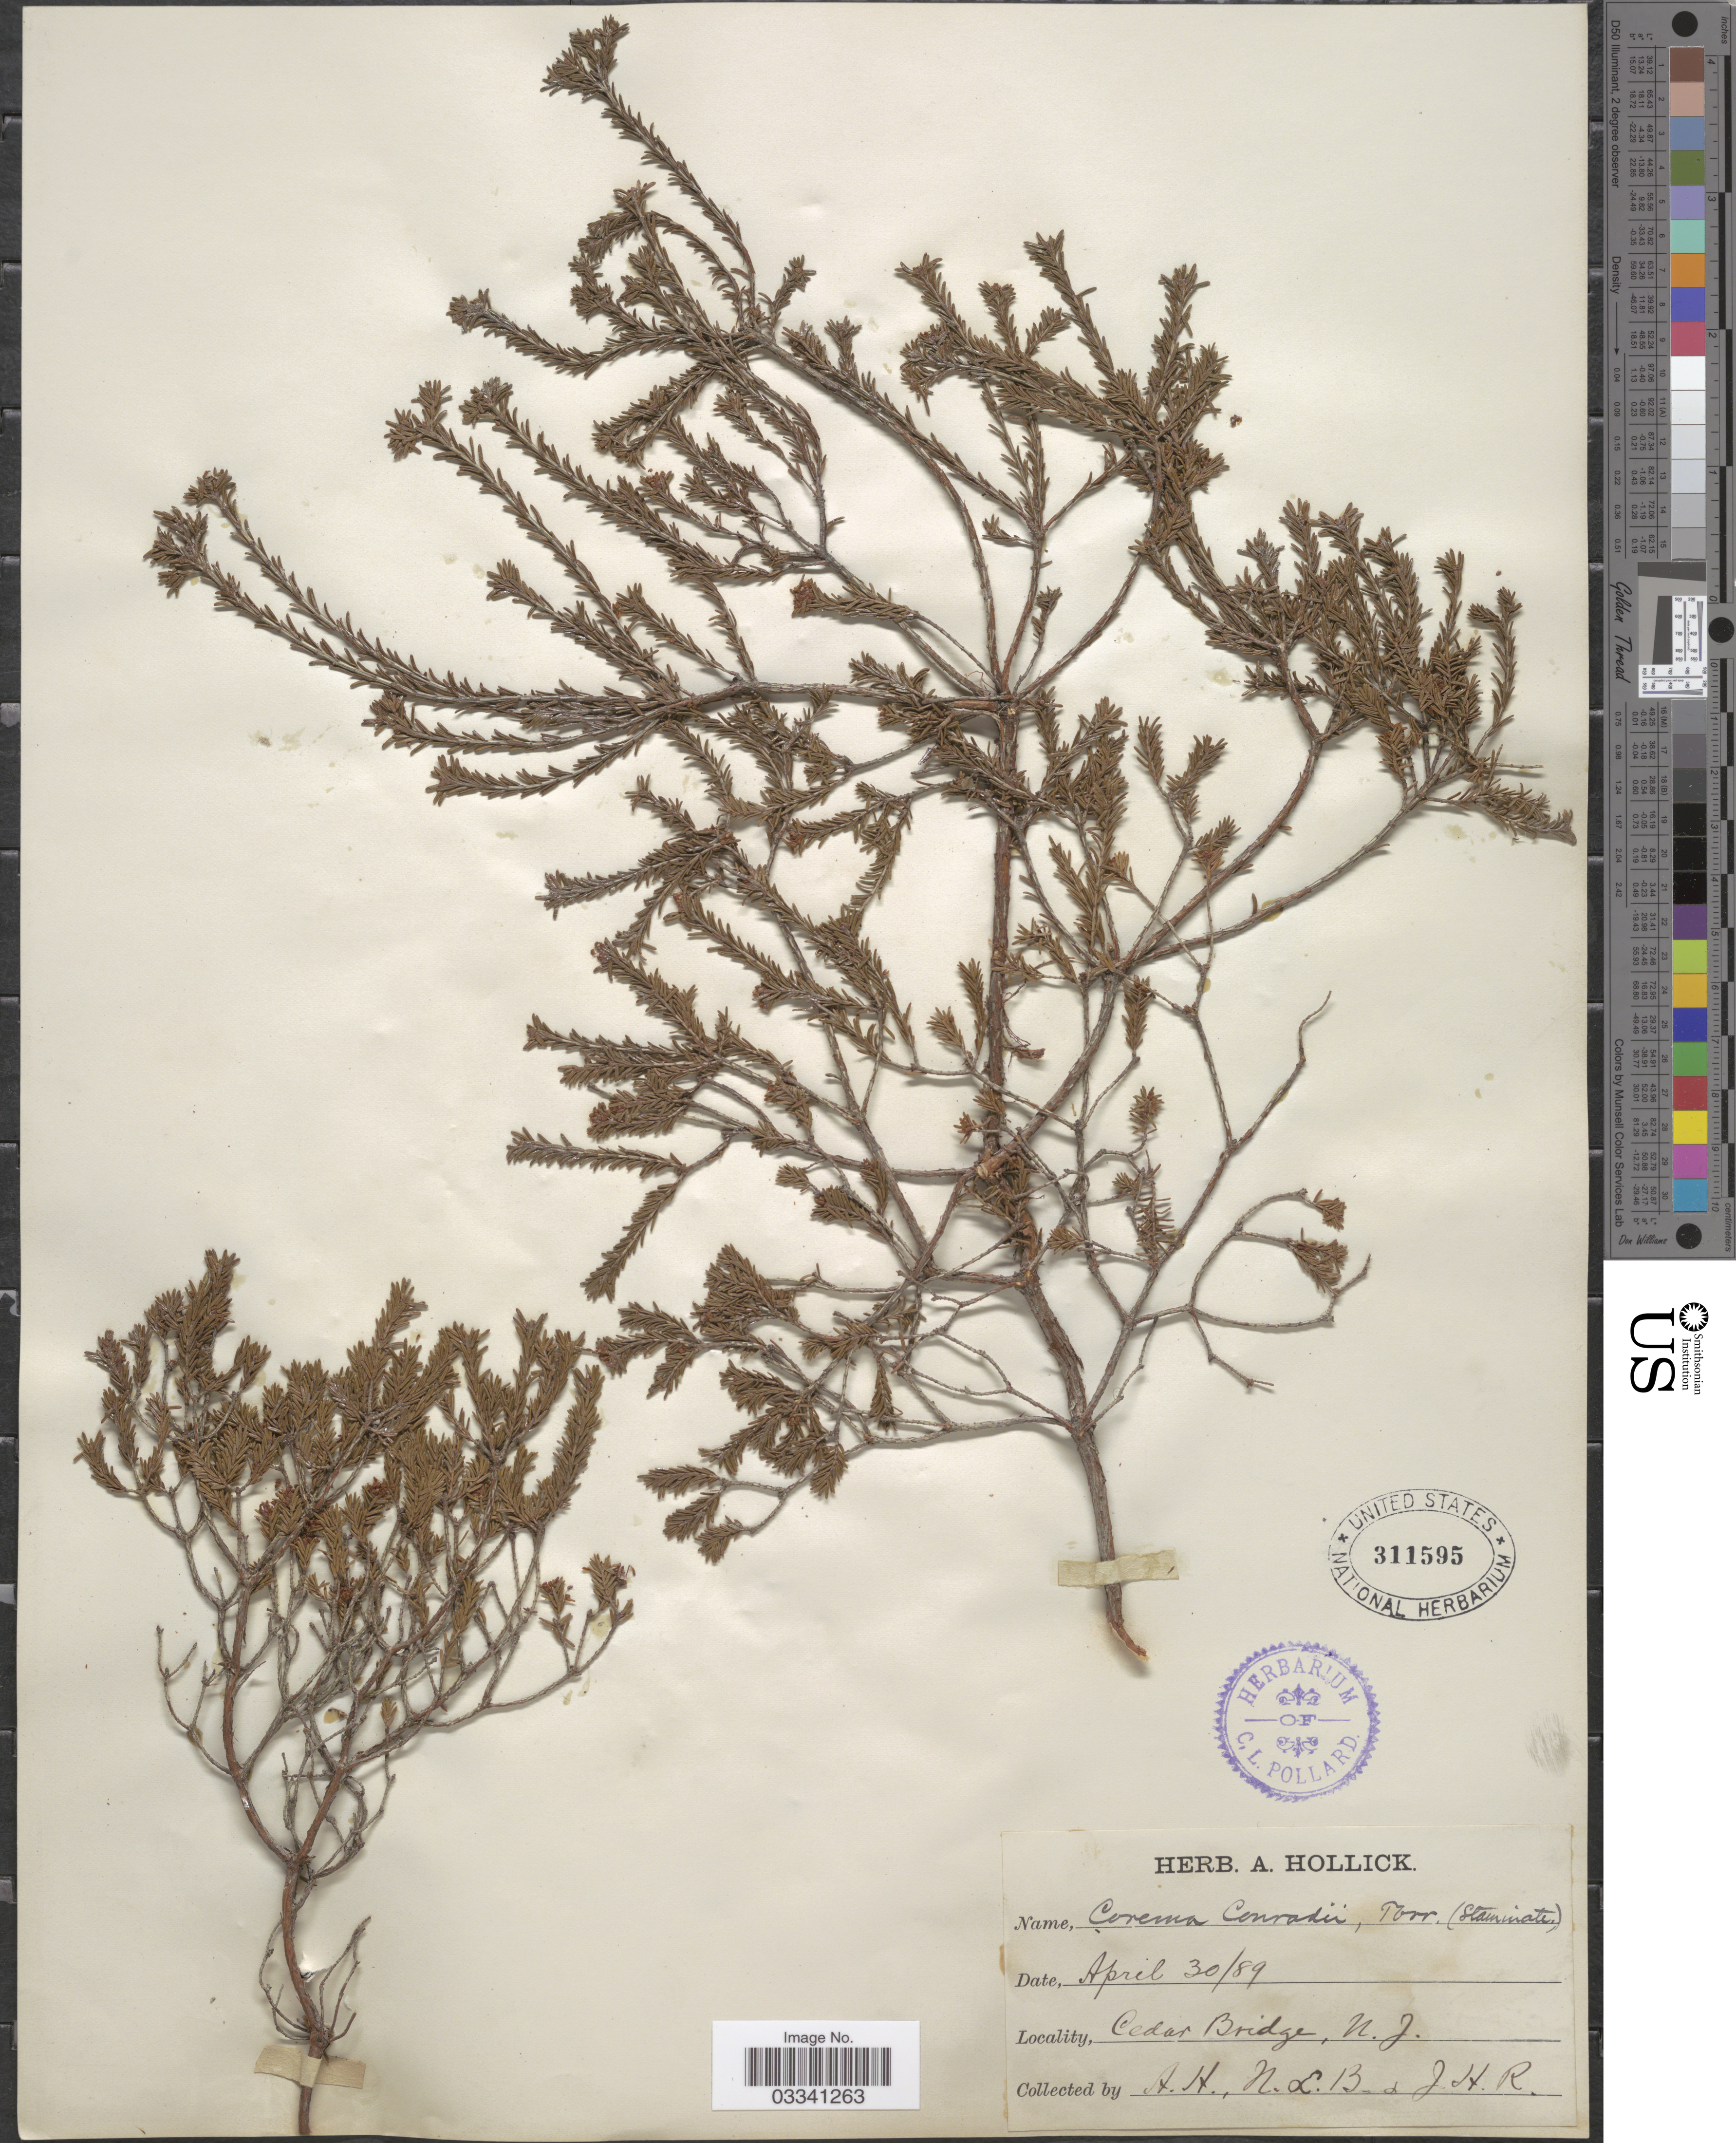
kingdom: Plantae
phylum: Tracheophyta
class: Magnoliopsida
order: Ericales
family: Ericaceae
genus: Corema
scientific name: Corema conradii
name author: Torr.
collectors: A. Hollick, N. L. B. & J. H. R.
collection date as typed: Transcribed d/m/y: 30/4/89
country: United States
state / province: New Jersey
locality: Cedar Bridge.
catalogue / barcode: US 311595